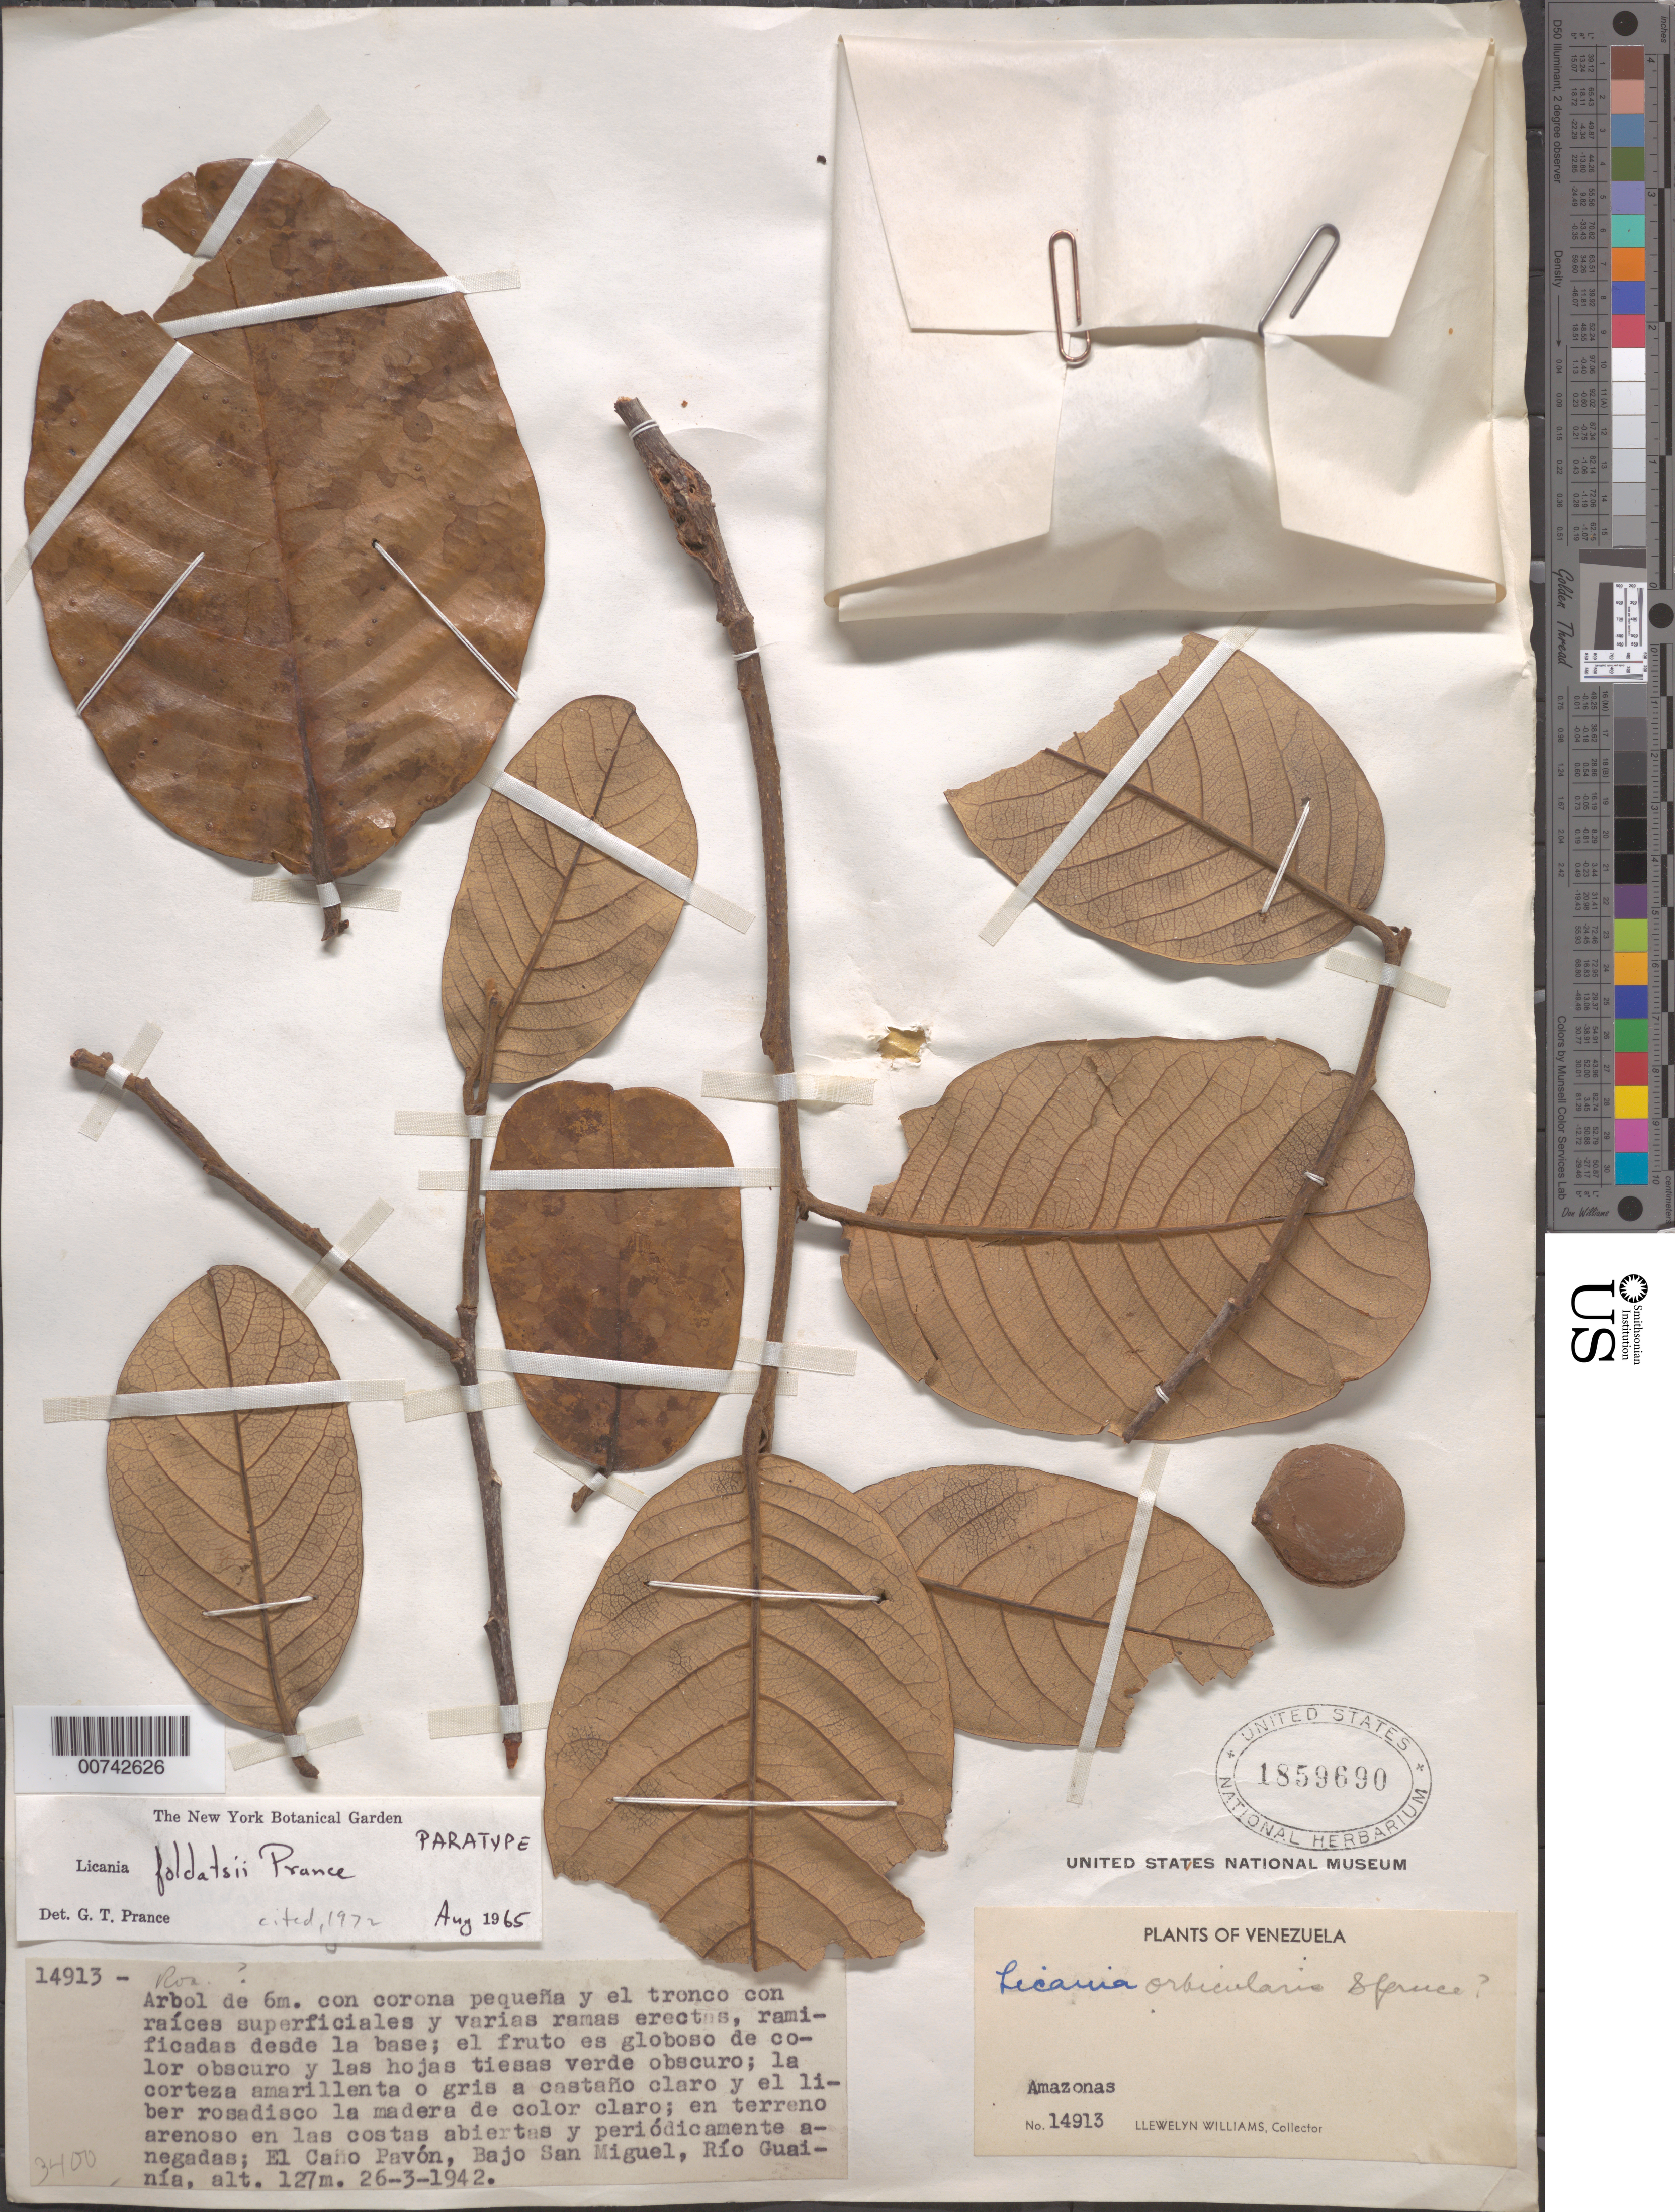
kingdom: Plantae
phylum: Tracheophyta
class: Magnoliopsida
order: Malpighiales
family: Chrysobalanaceae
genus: Licania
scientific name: Licania foldatsii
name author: Prance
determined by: Prance, G. T.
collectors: Ll. Williams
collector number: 14913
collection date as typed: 26-Mar-42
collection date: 1942-03-26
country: Venezuela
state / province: Amazonas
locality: El Caño Pavon, Bajo San Miguel, Río Guainía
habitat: Terreno arenoso en las costas abiertas y perodicamente anegadas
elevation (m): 120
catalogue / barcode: US 1859690